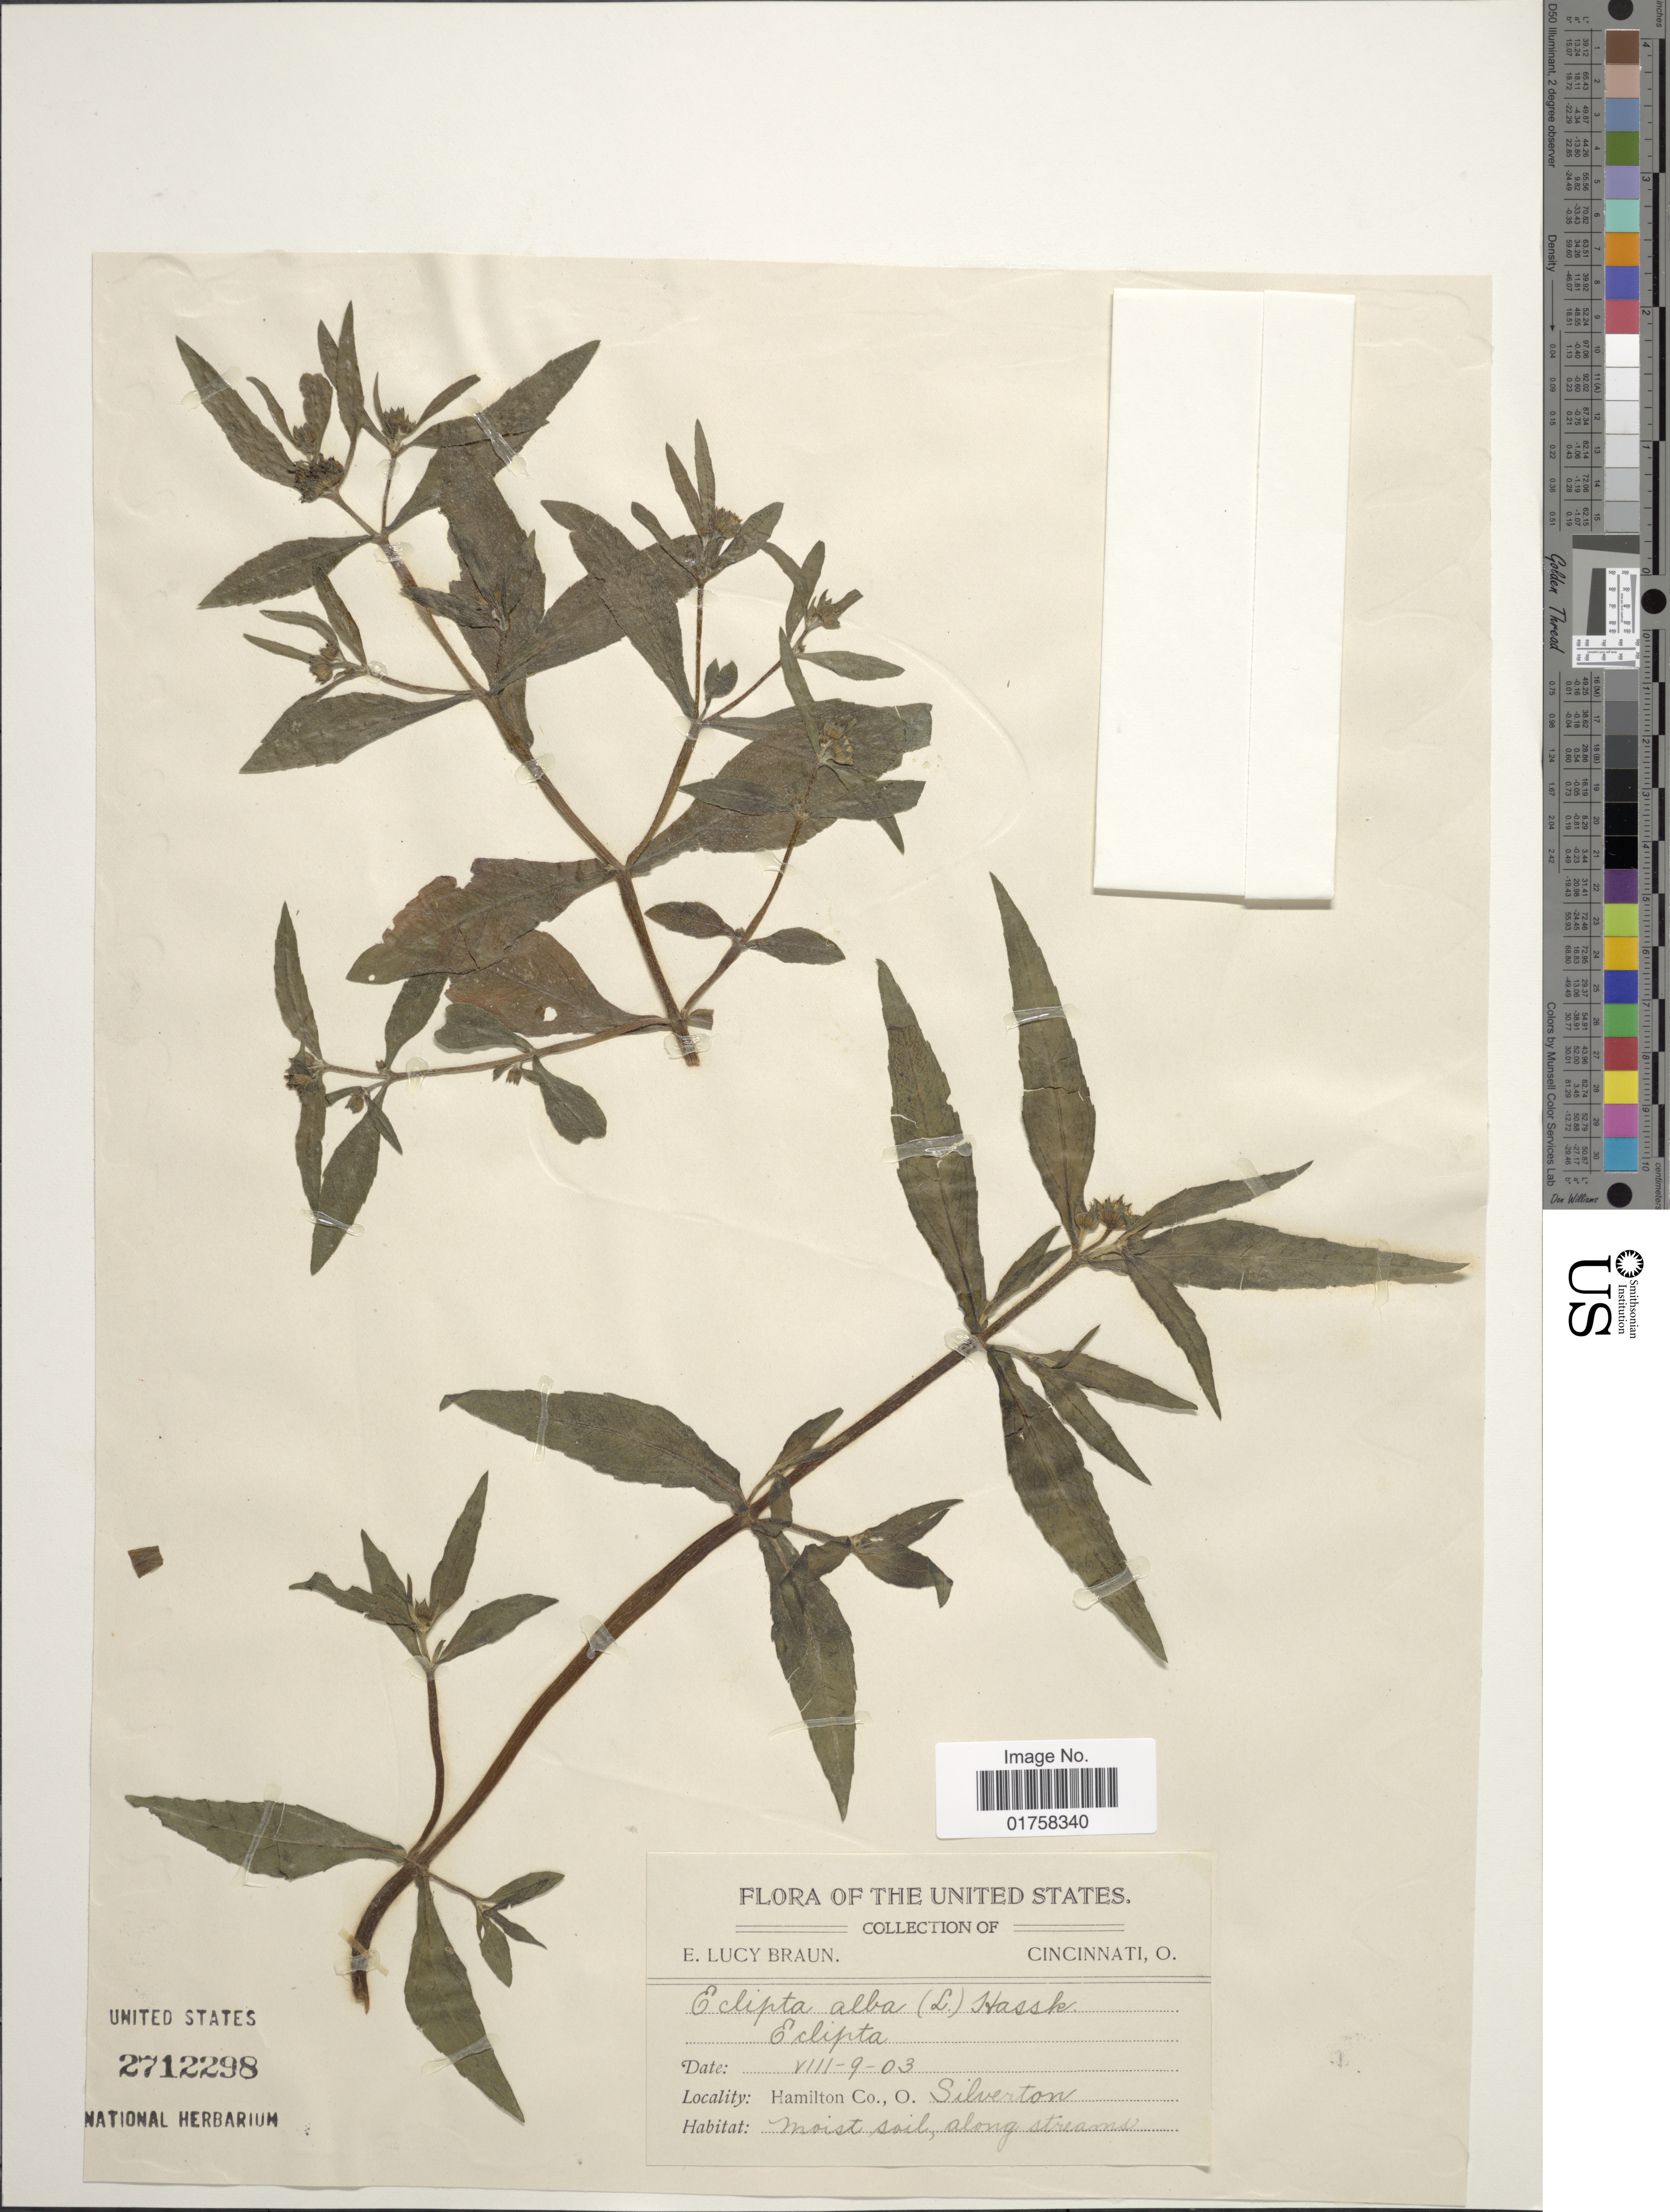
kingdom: Plantae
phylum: Tracheophyta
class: Magnoliopsida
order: Asterales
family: Asteraceae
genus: Eclipta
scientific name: Eclipta alba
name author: (L.) Hassk.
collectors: E. L. Braun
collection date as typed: Transcribed d/m/y: 9/8/3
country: United States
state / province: Ohio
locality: Hamilton Co., O. Silverton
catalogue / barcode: US 2712298